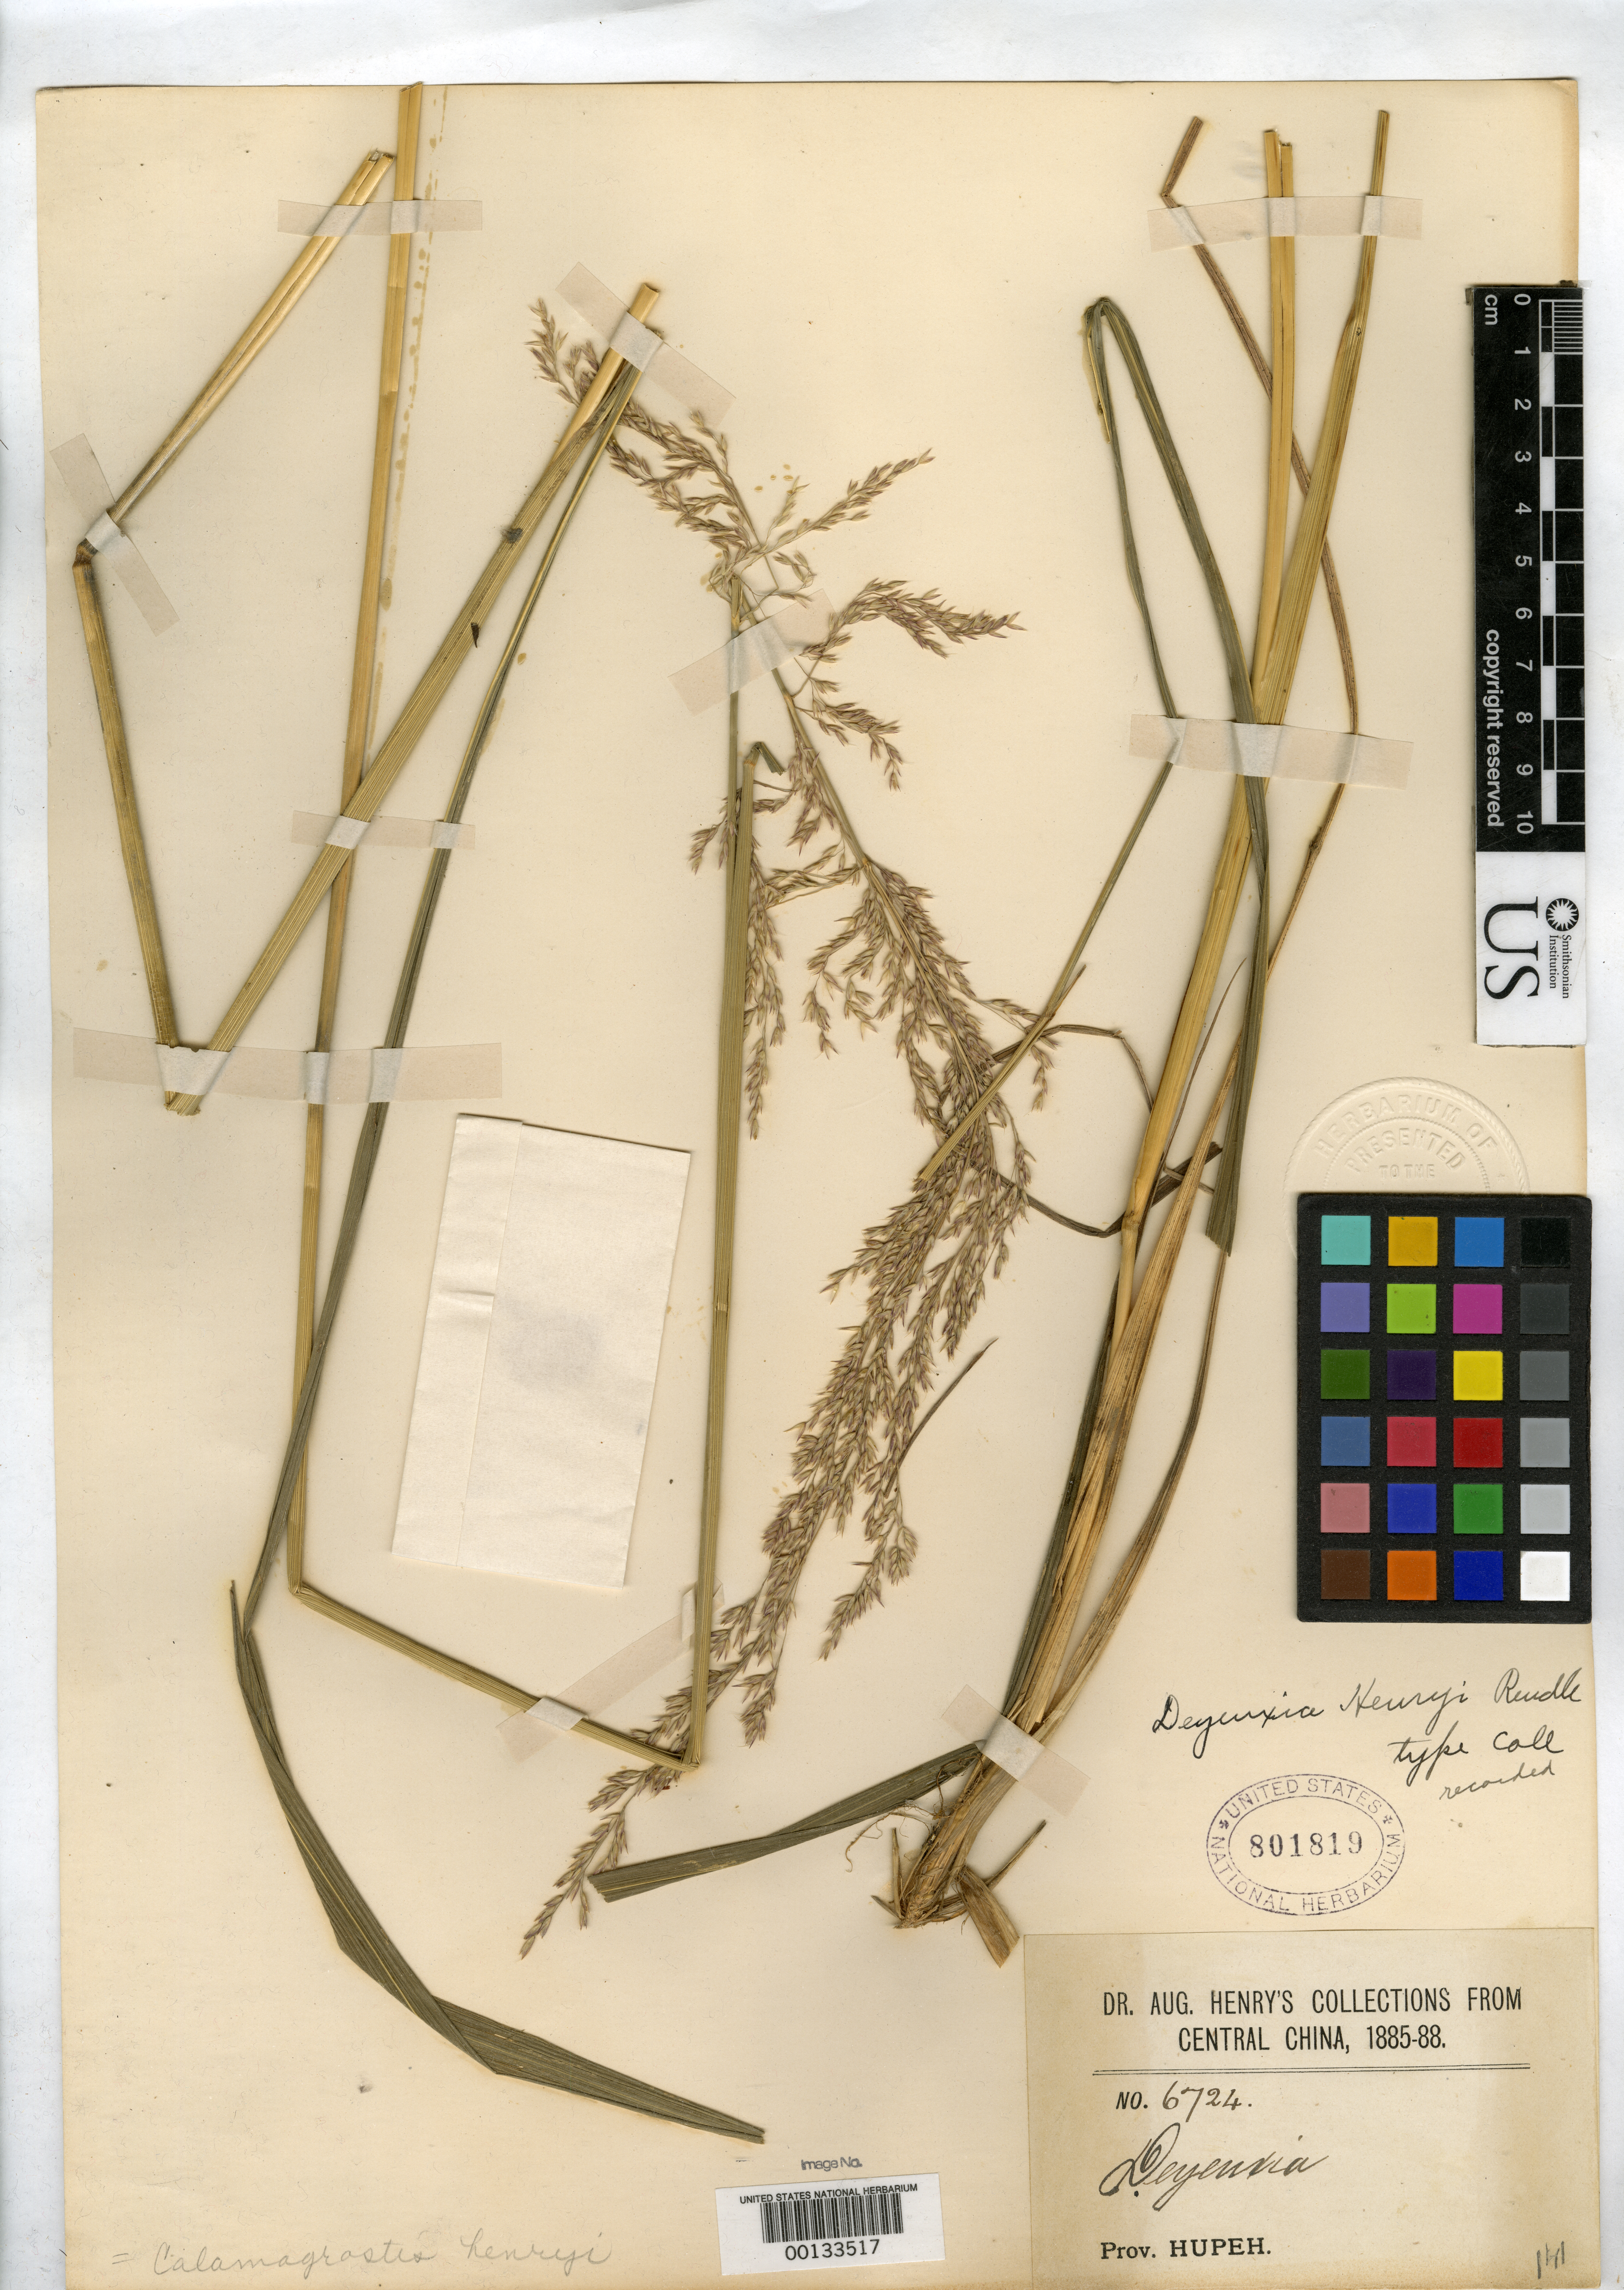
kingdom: Plantae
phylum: Tracheophyta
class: Liliopsida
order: Poales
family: Poaceae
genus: Deyeuxia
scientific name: Deyeuxia henryi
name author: Rendle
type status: Isotype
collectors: A. Henry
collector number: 6724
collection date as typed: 1885 to -- --- 1888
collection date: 1885/1888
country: China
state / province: Hubei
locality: Fang.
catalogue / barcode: US 801819